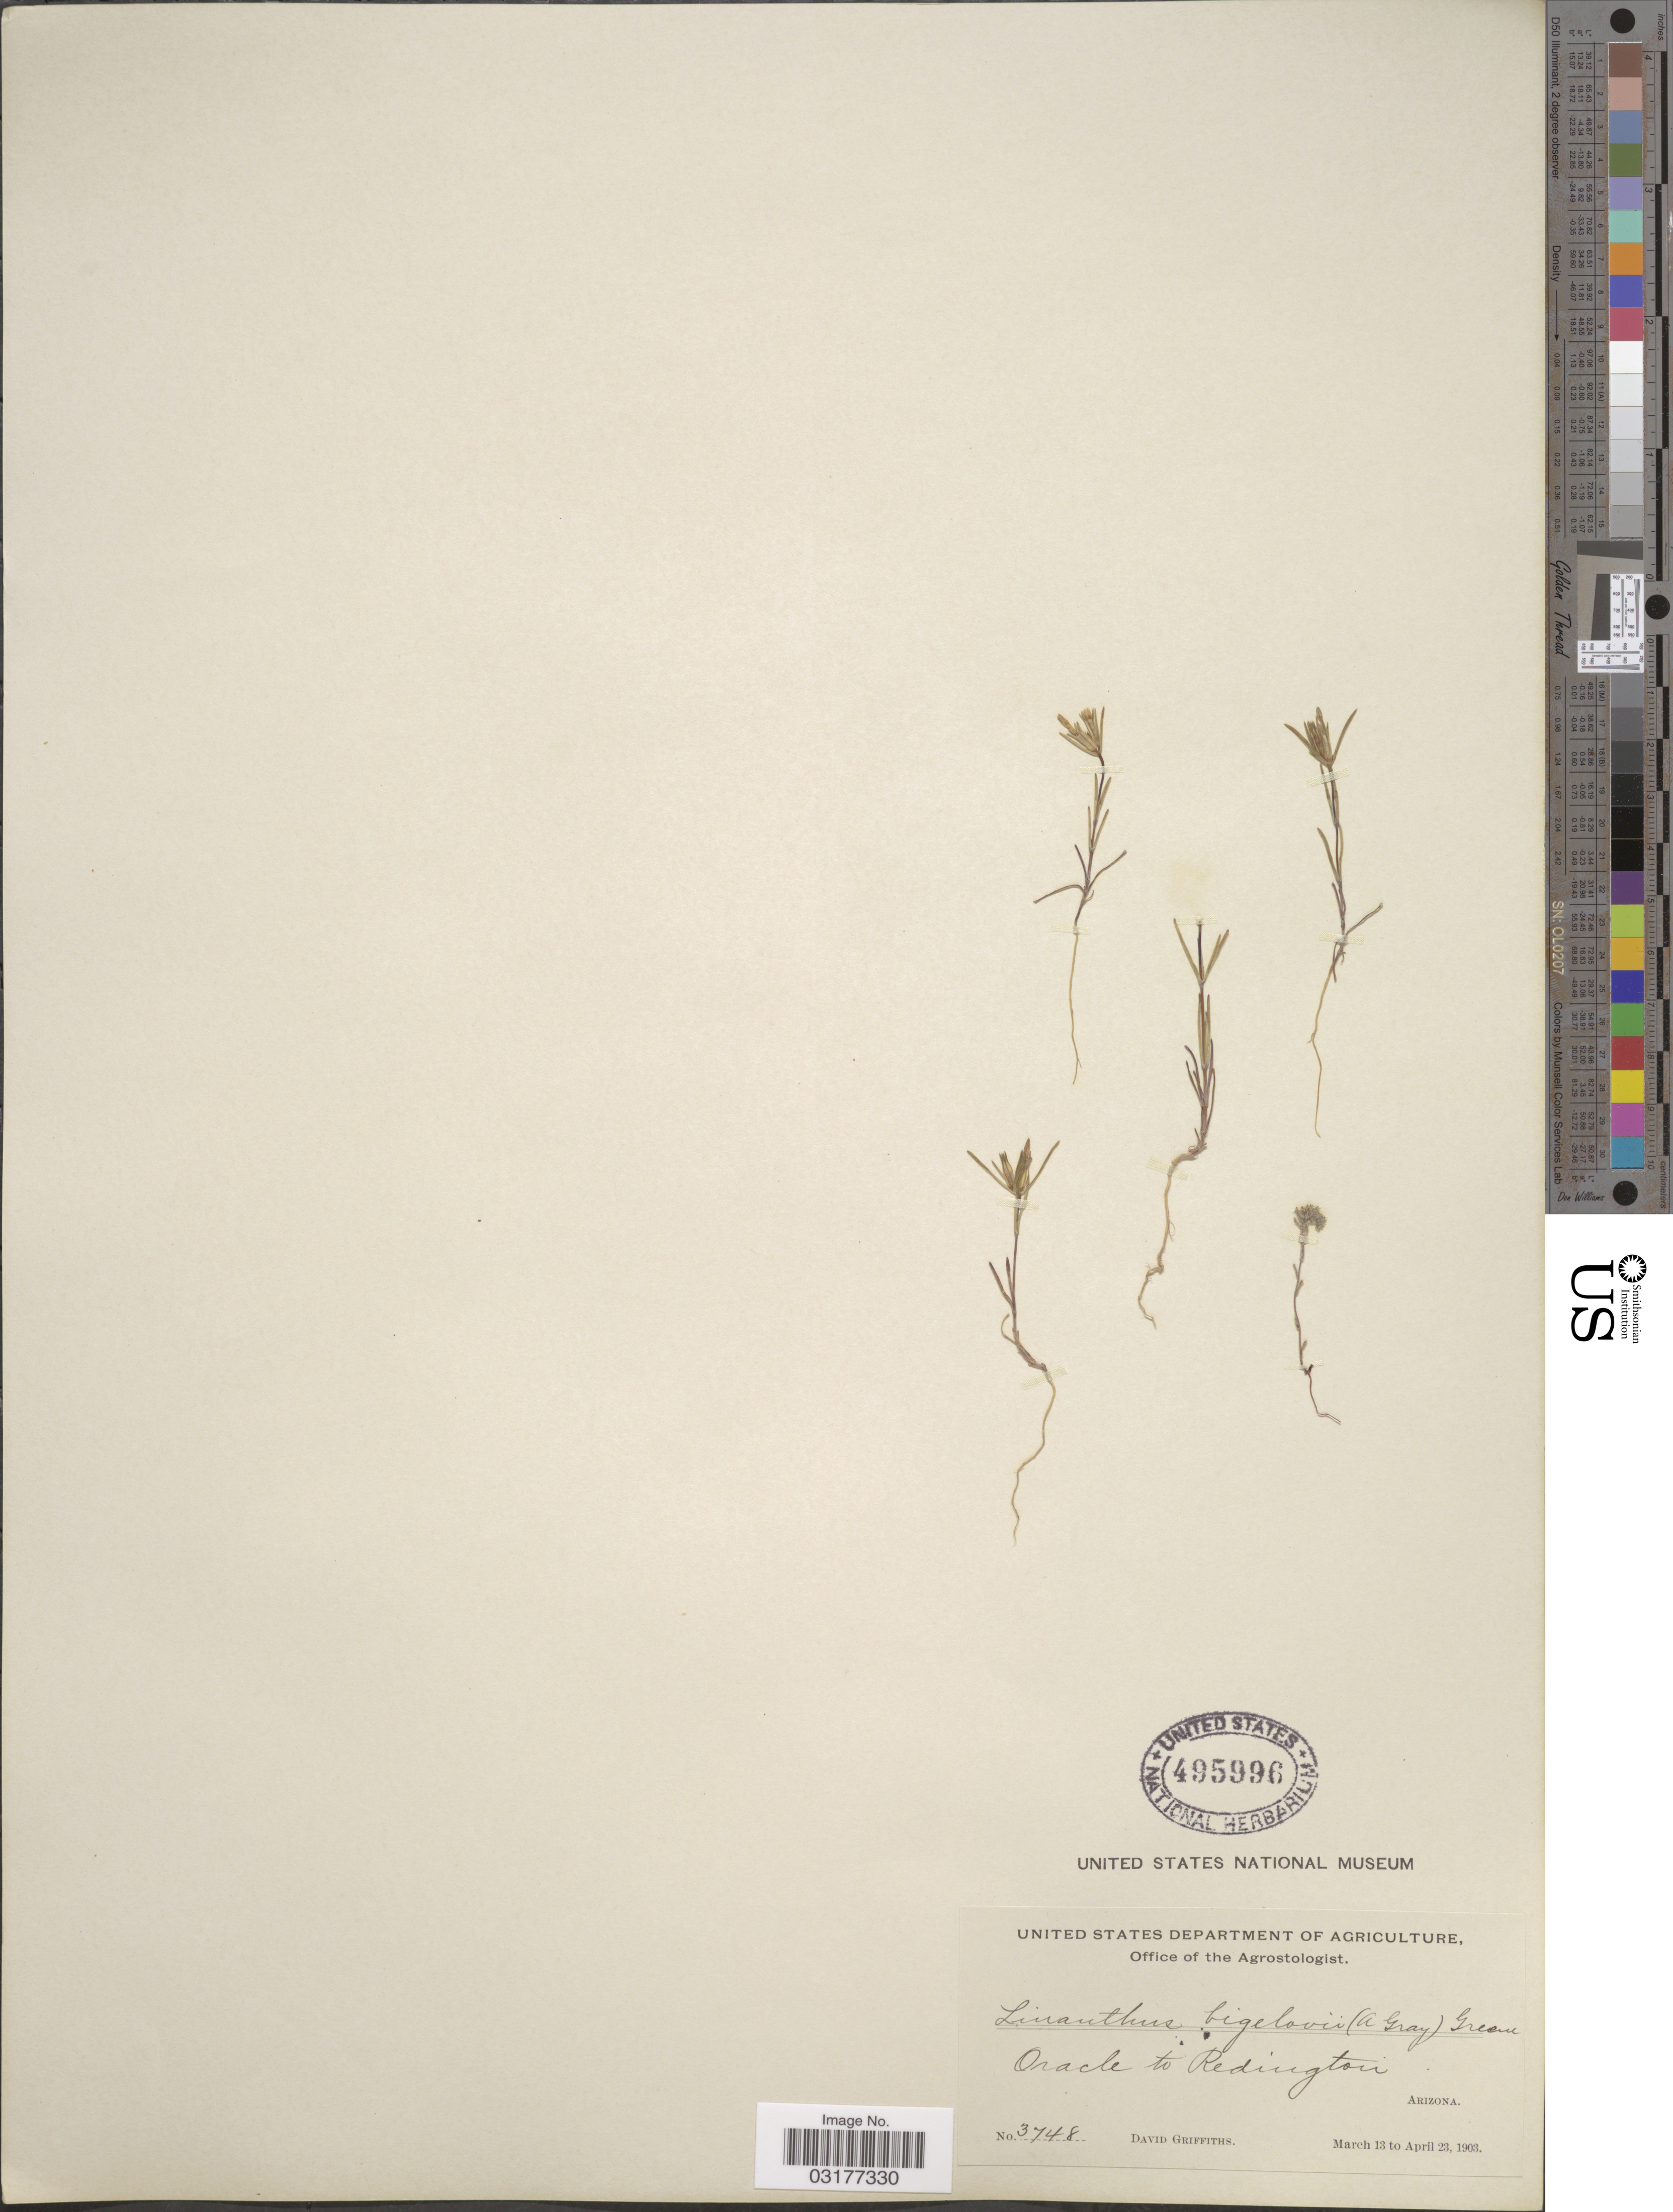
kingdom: Plantae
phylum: Tracheophyta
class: Magnoliopsida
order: Ericales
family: Polemoniaceae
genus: Linanthus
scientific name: Linanthus bigelovii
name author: (A. Gray) Greene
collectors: D. Griffiths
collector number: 3748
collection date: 1903-03-13/1903-04-23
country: United States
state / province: Arizona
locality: Oracle to Redington.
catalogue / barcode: US 495996